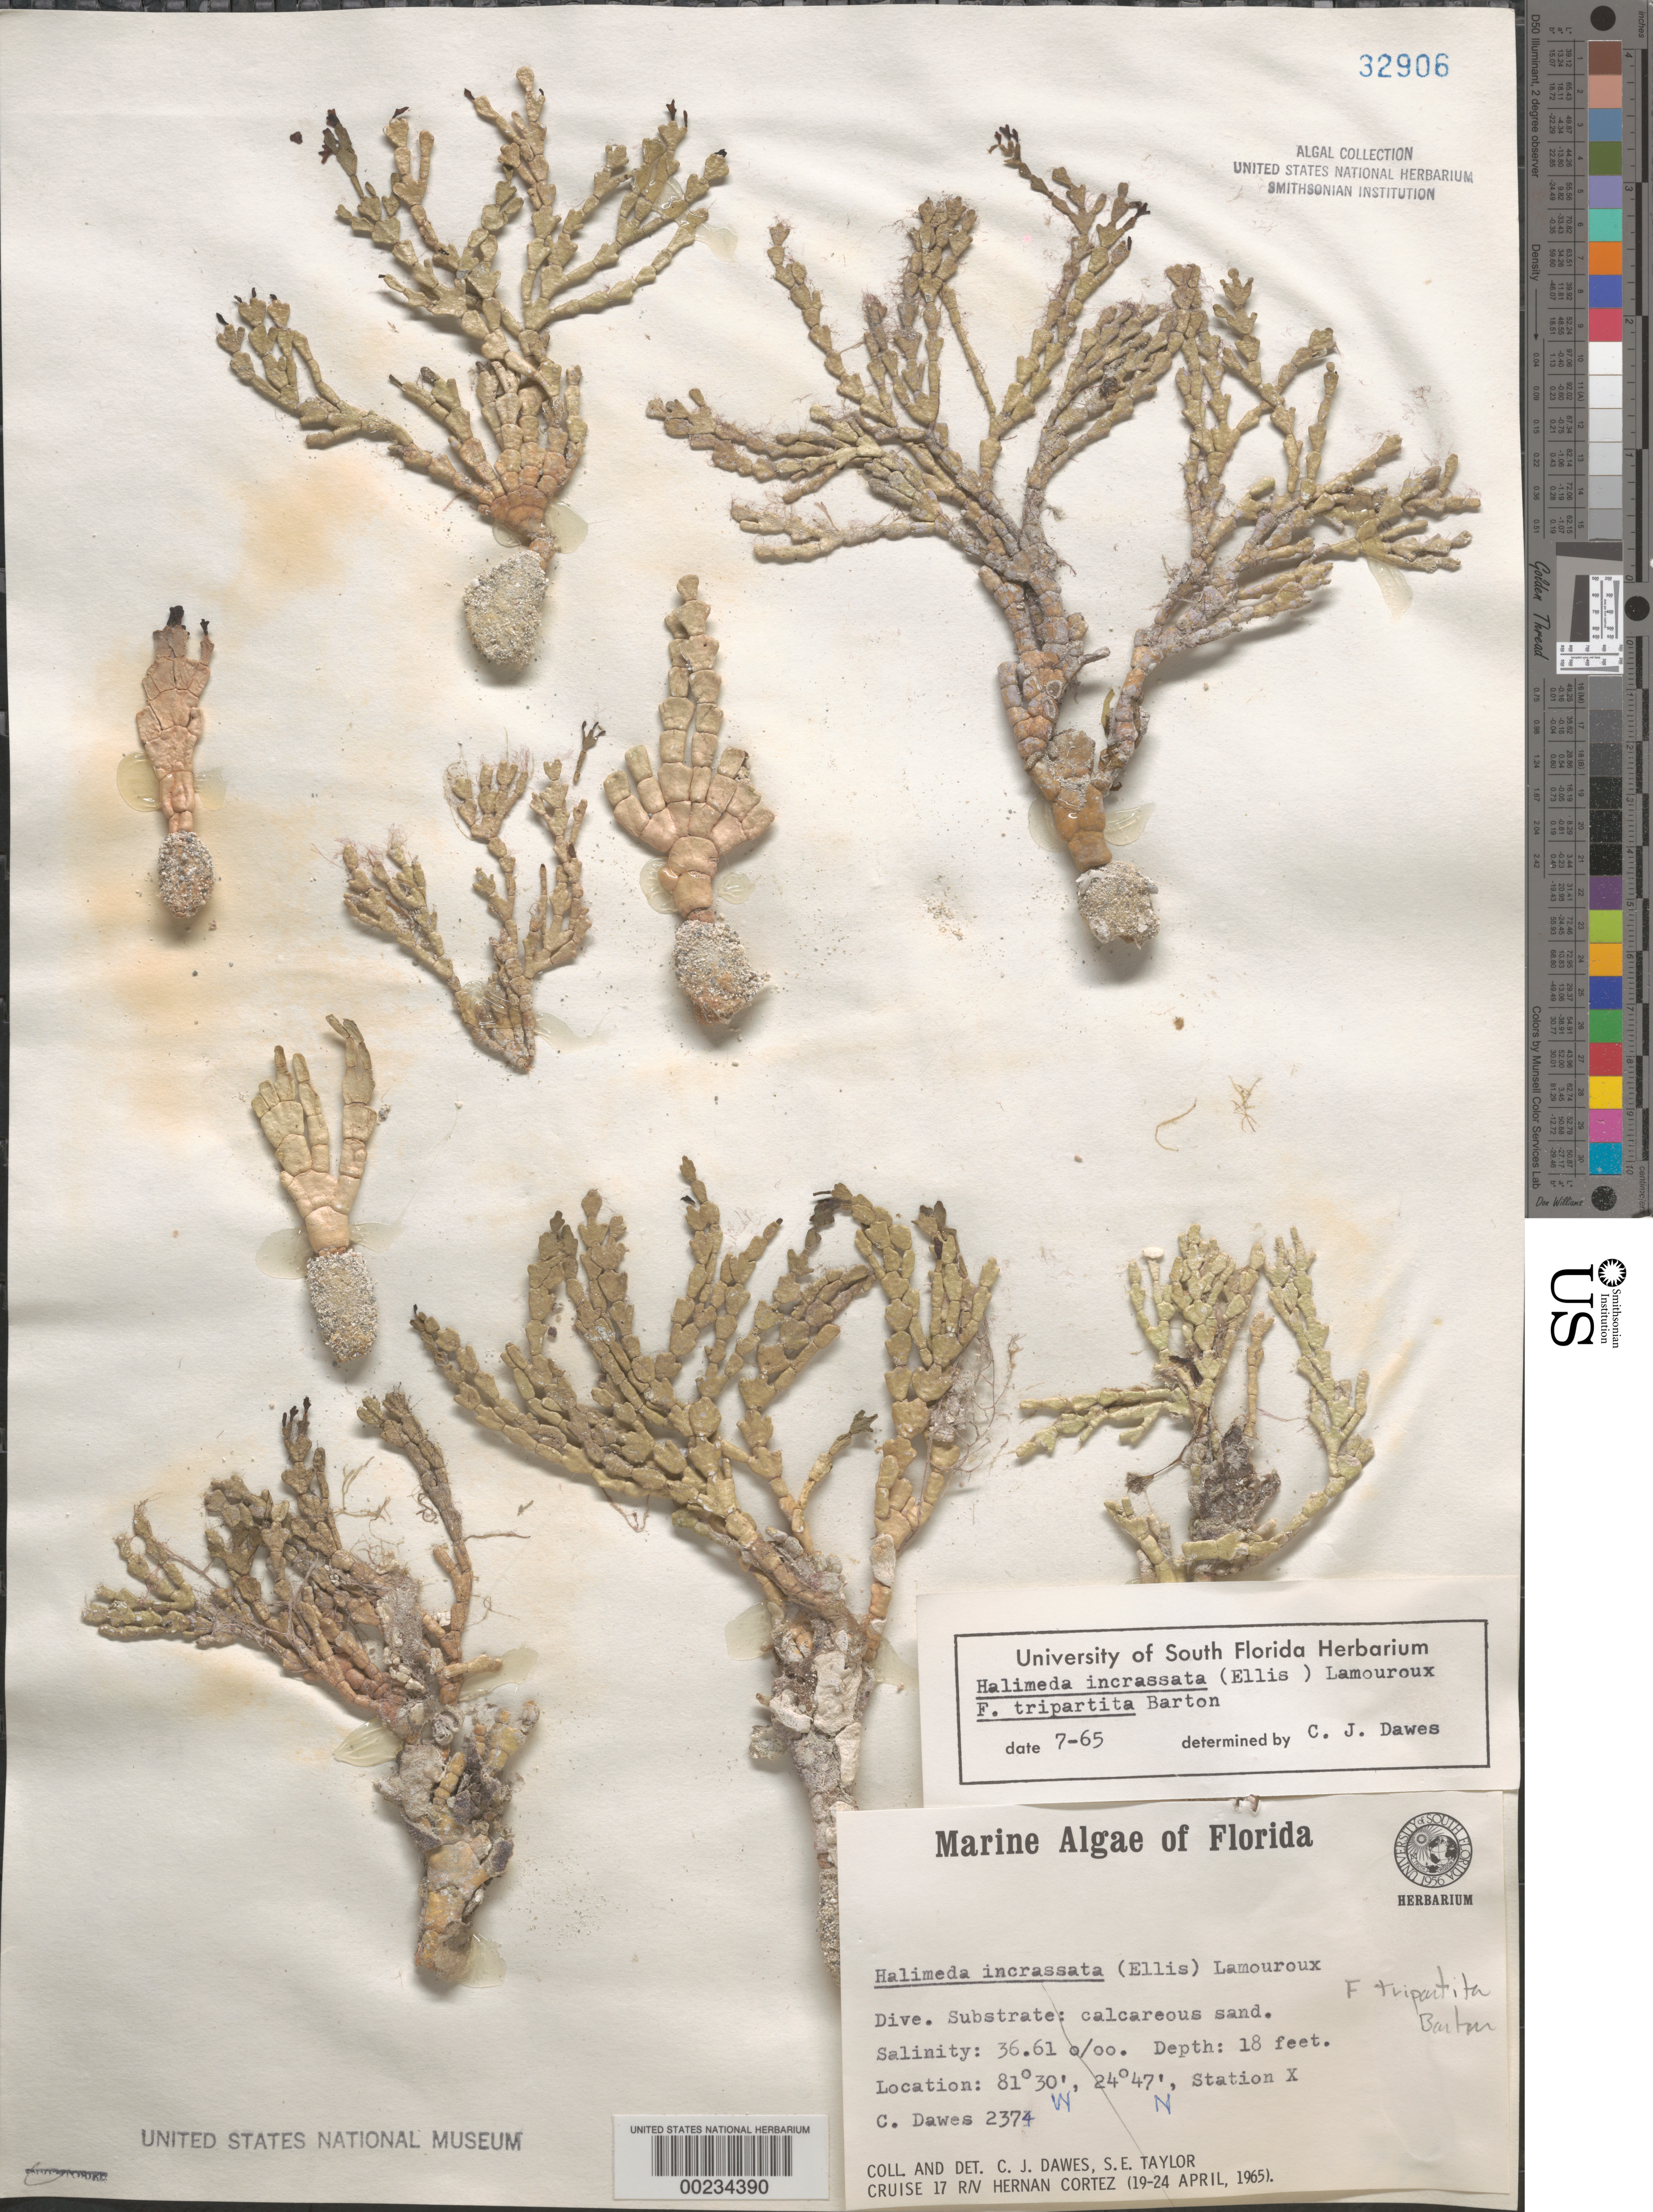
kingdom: Plantae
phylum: Chlorophyta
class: Ulvophyceae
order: Bryopsidales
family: Halimedaceae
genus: Halimeda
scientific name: Halimeda incrassata f. tripartita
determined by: Dawes, C. J.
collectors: C. Dawes & S. A. Earle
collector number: Cjd 2374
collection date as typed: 19 Apr 1965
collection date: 1965-04-19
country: United States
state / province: Florida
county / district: Monroe County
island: Florida Keys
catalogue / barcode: US 32906